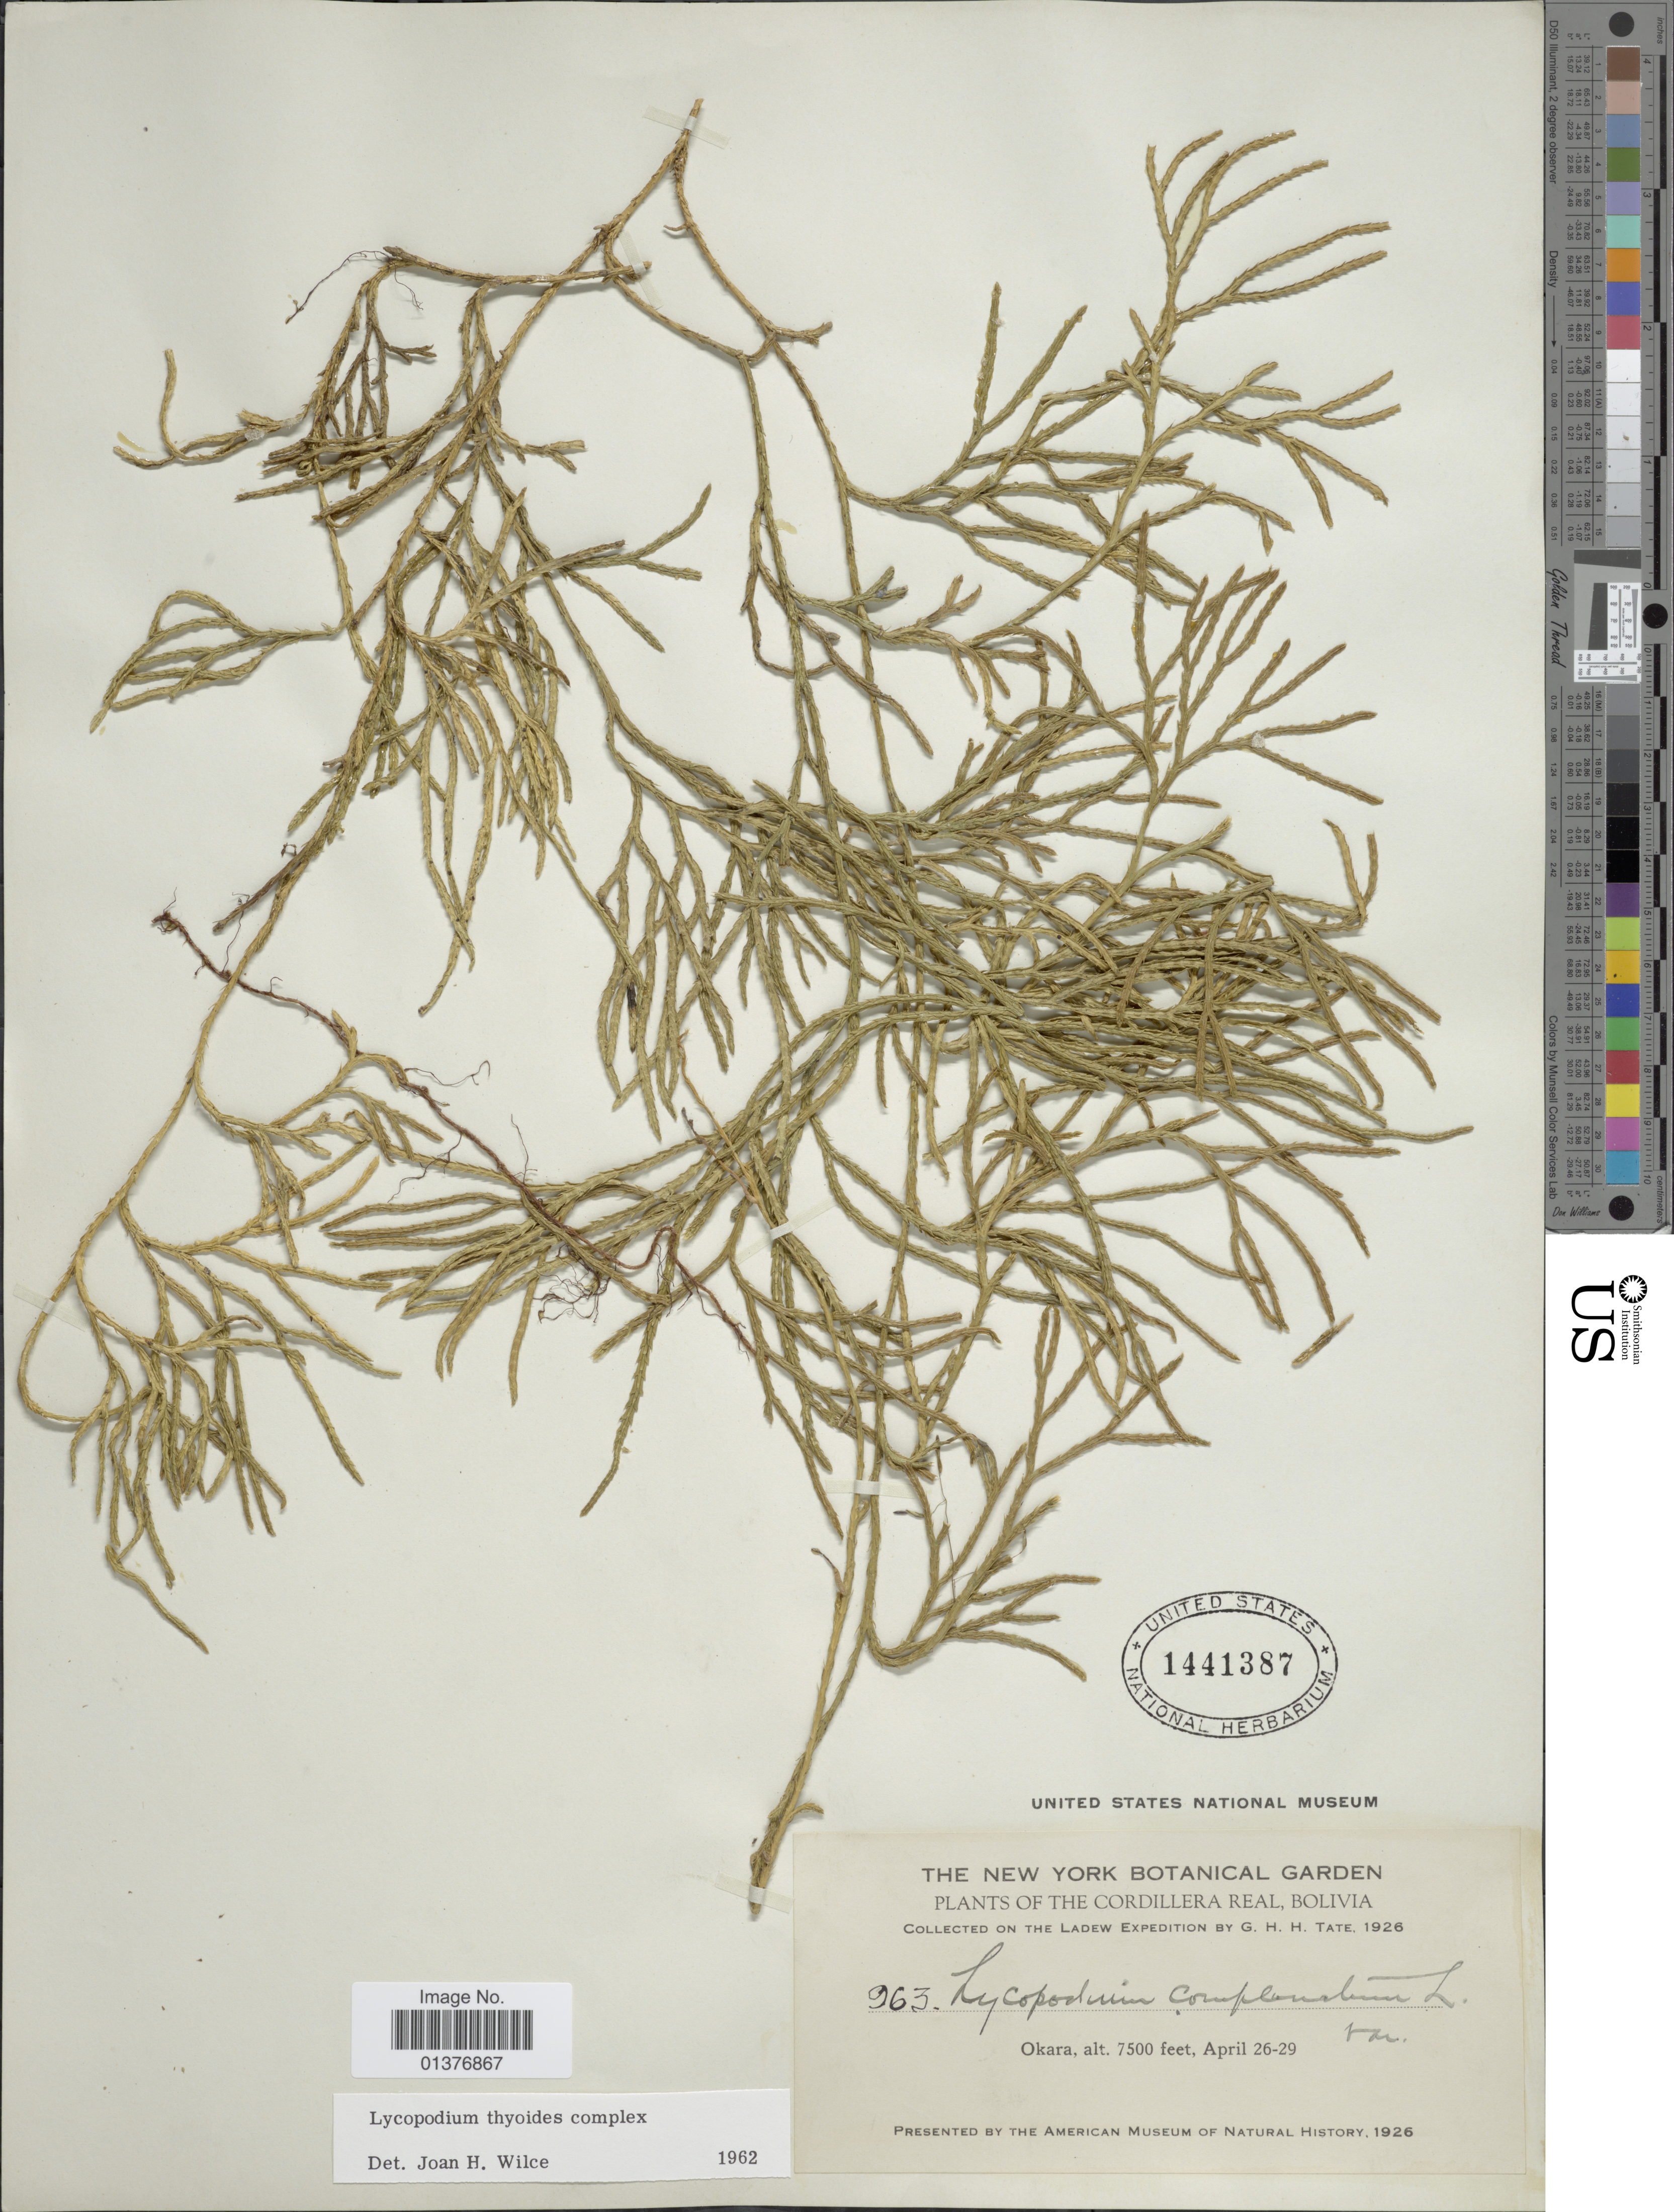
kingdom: Plantae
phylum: Tracheophyta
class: Lycopodiopsida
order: Lycopodiales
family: Lycopodiaceae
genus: Diphasiastrum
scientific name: Diphasiastrum thyoides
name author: (Humb. & Bonpl. ex Willd.) Holub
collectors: G. Tate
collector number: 963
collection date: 1926-04-26/1926-04-29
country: Bolivia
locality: Cordillera Real, Okara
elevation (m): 2286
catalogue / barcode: US 1441387